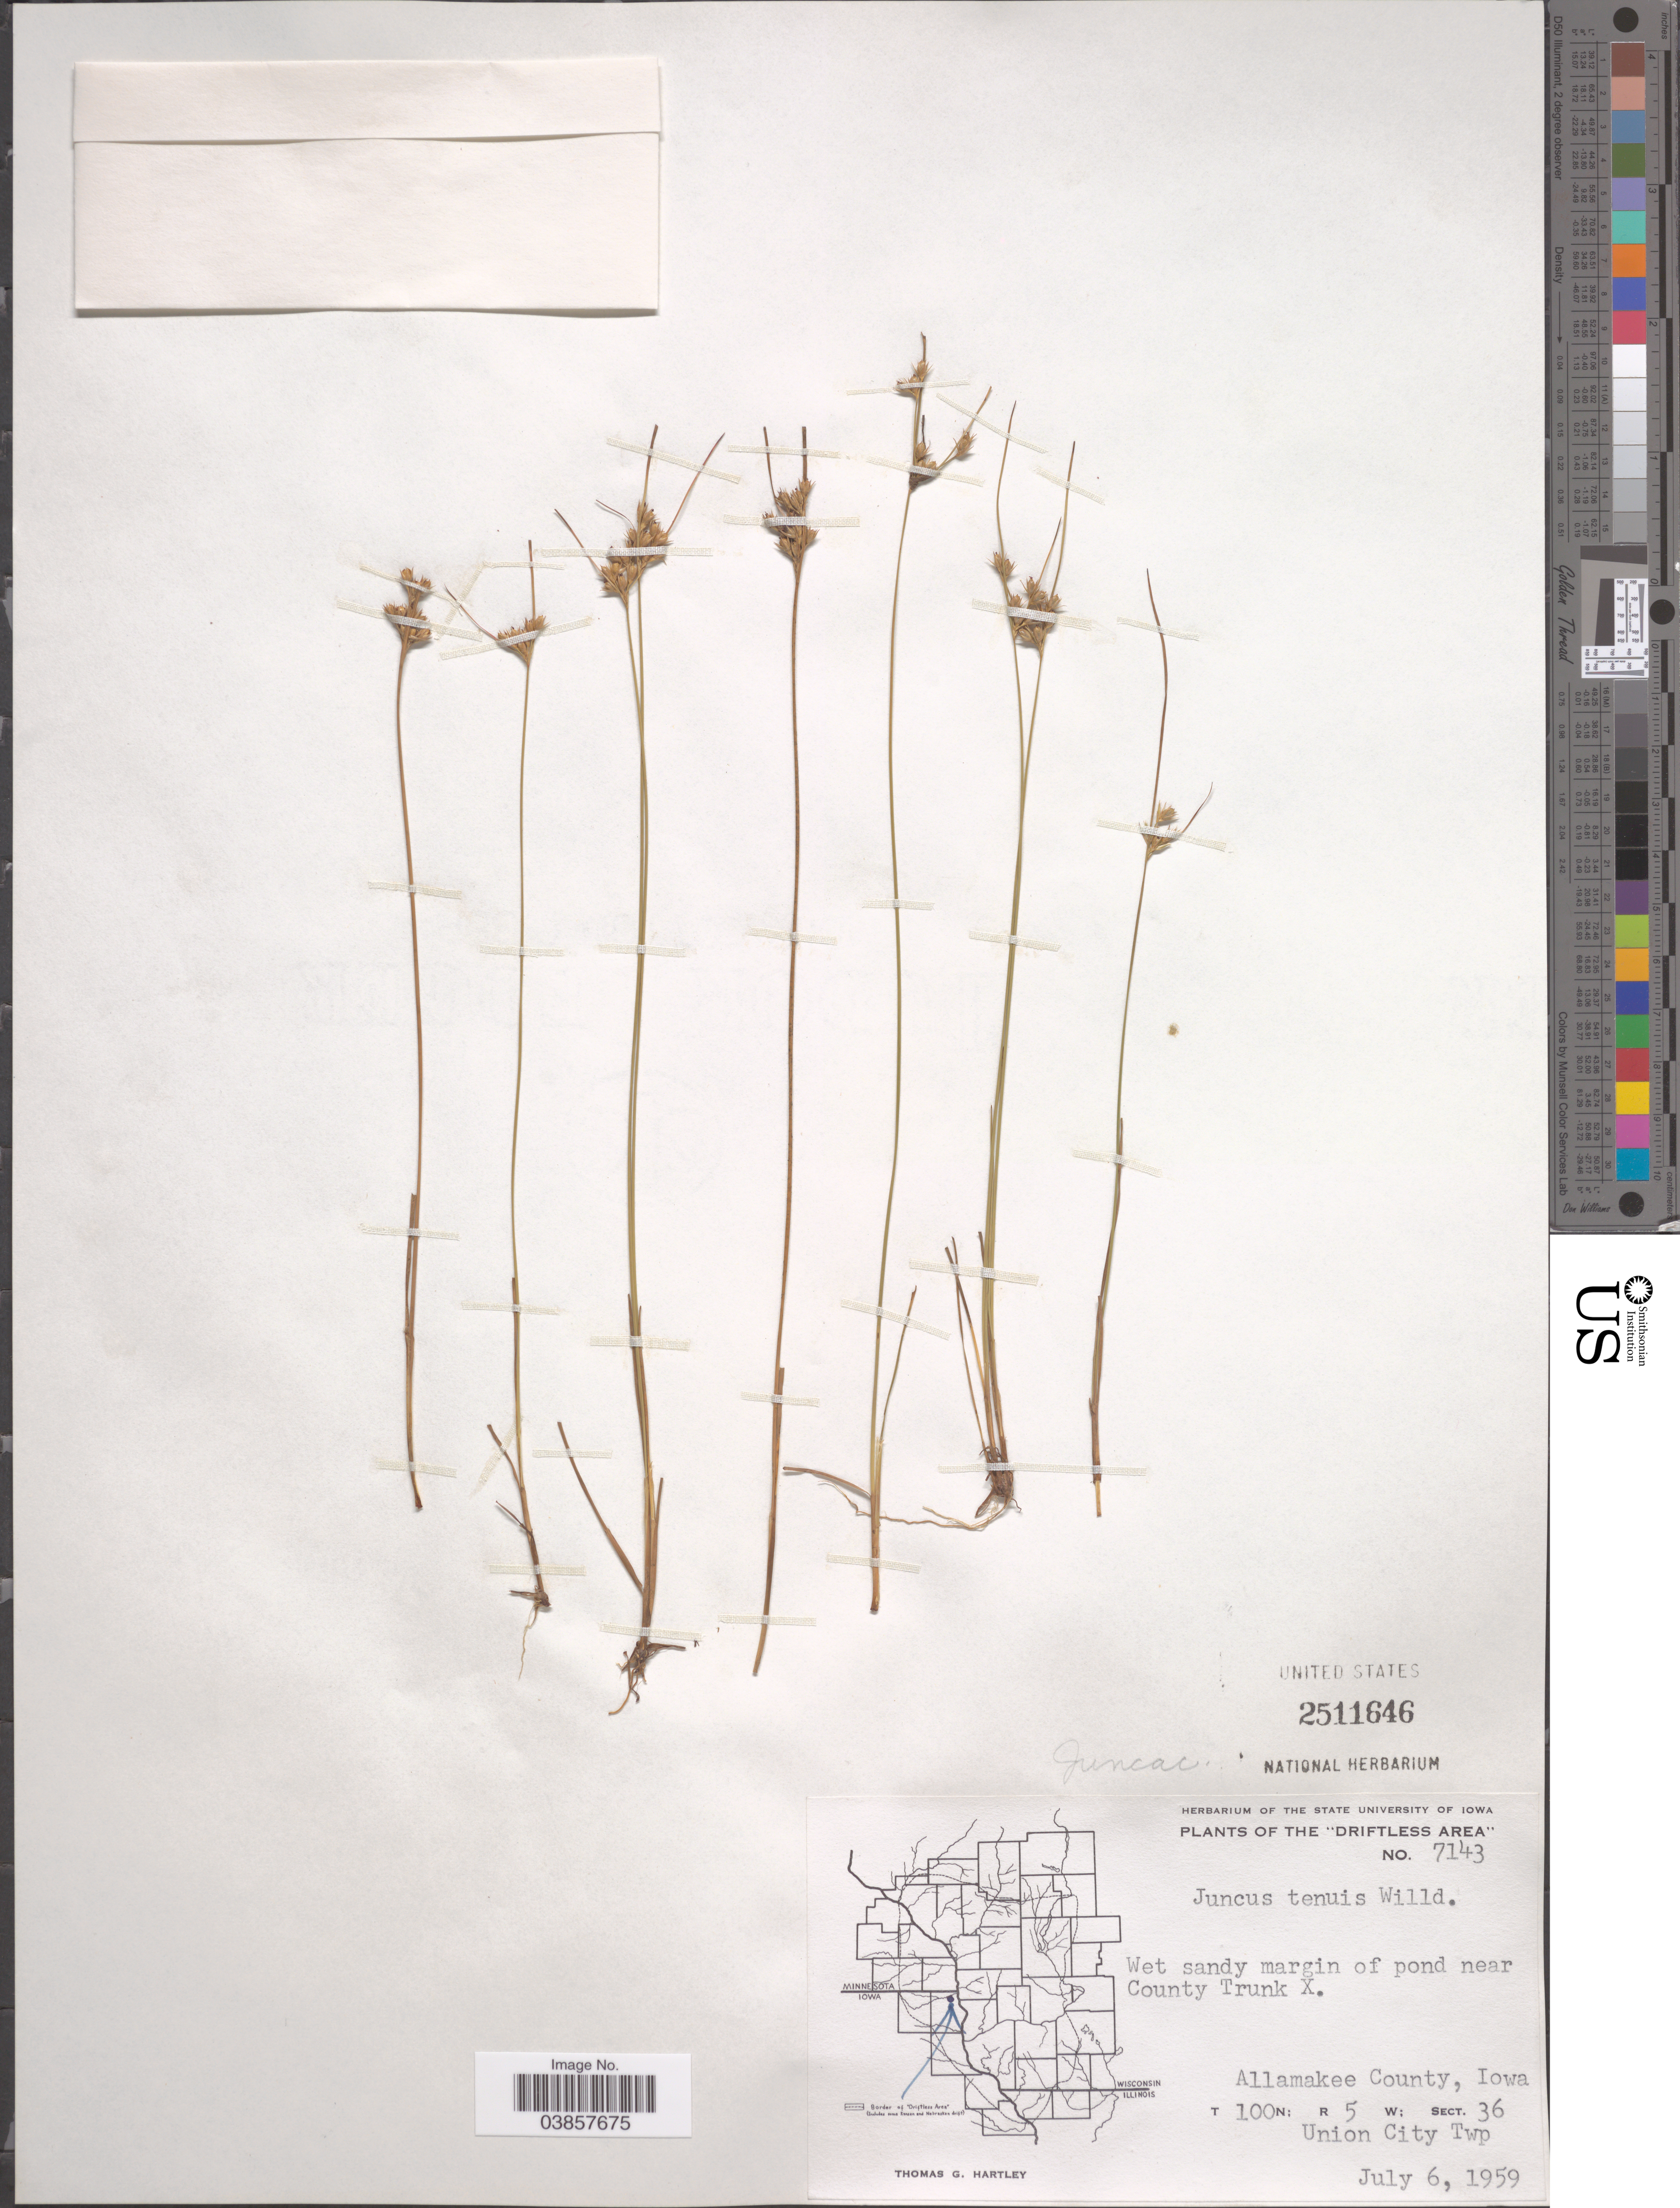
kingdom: Plantae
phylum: Tracheophyta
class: Liliopsida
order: Poales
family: Juncaceae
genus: Juncus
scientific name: Juncus tenuis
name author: Willd.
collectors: T. G. Hartley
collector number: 7143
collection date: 1959-07-06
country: United States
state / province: Iowa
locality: Driftless Area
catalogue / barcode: US 2511646